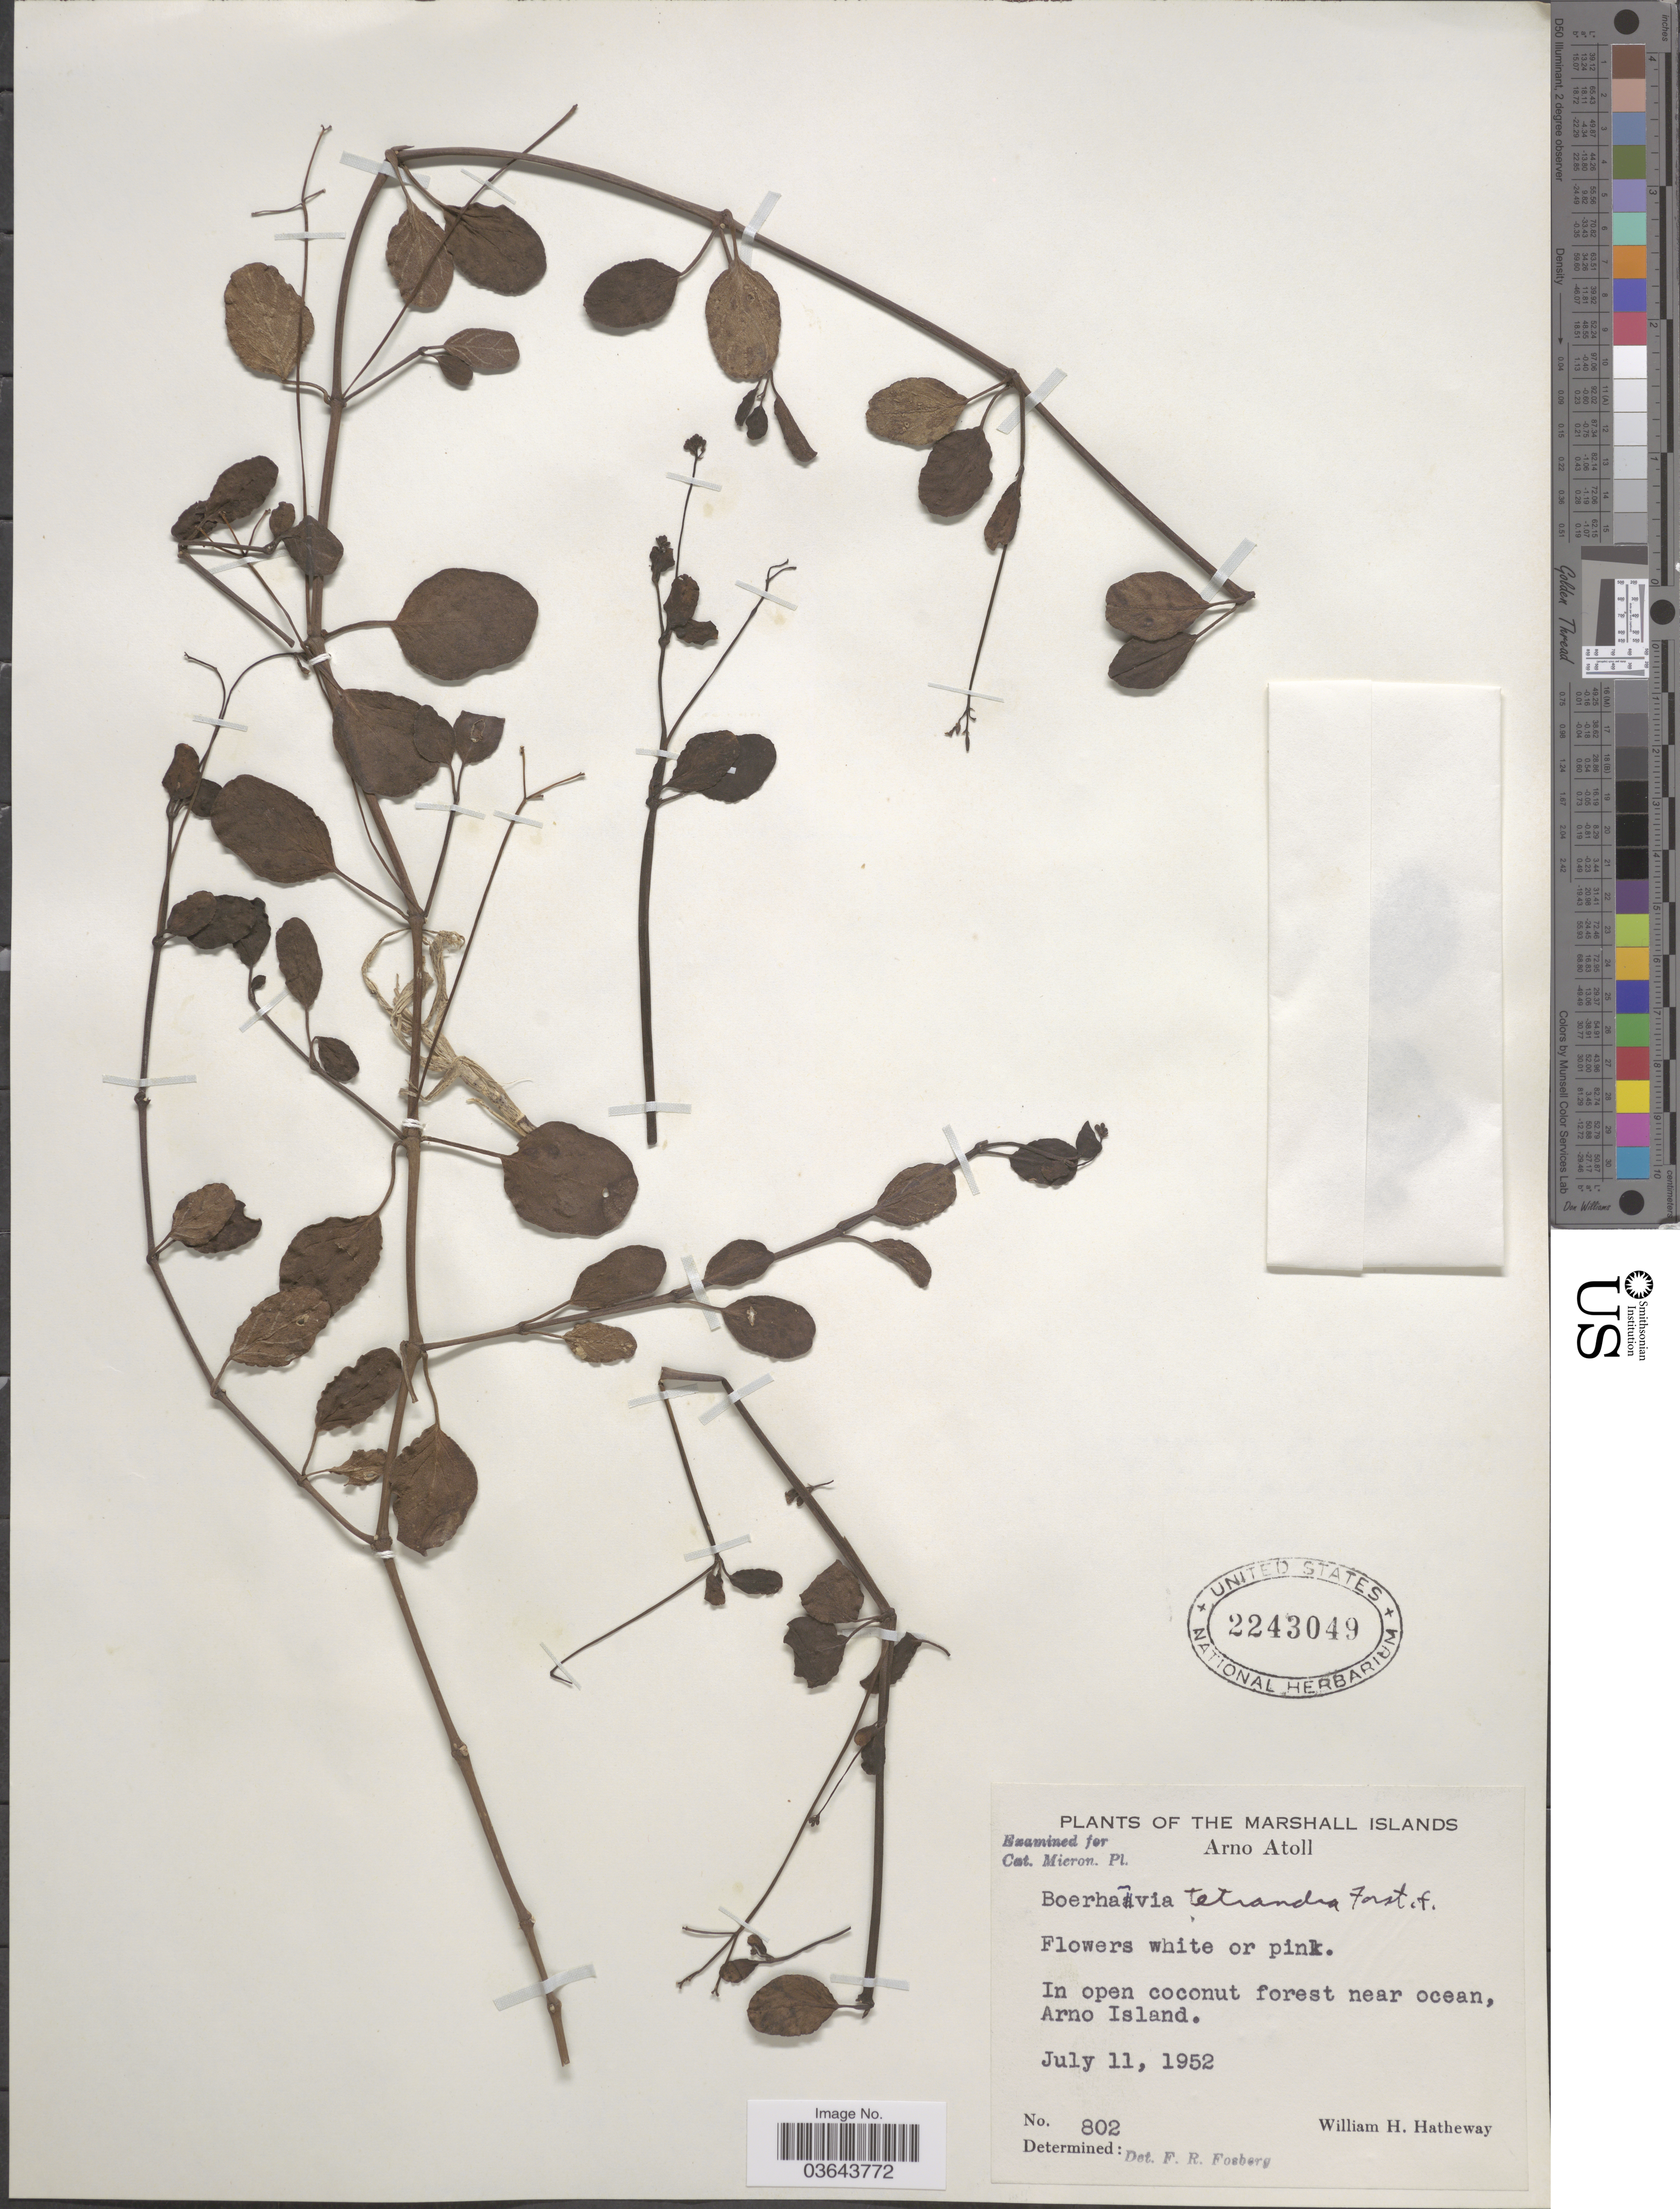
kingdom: Plantae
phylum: Tracheophyta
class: Magnoliopsida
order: Caryophyllales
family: Nyctaginaceae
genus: Boerhavia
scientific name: Boerhavia tetrandra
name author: G. Forst.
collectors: W. H. Hatheway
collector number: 802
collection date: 1952-07-11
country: Marshall Islands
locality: The Marshall Islands. Arno Atoll. In open coconut forest near ocean, Arno Island.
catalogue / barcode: US 2243049